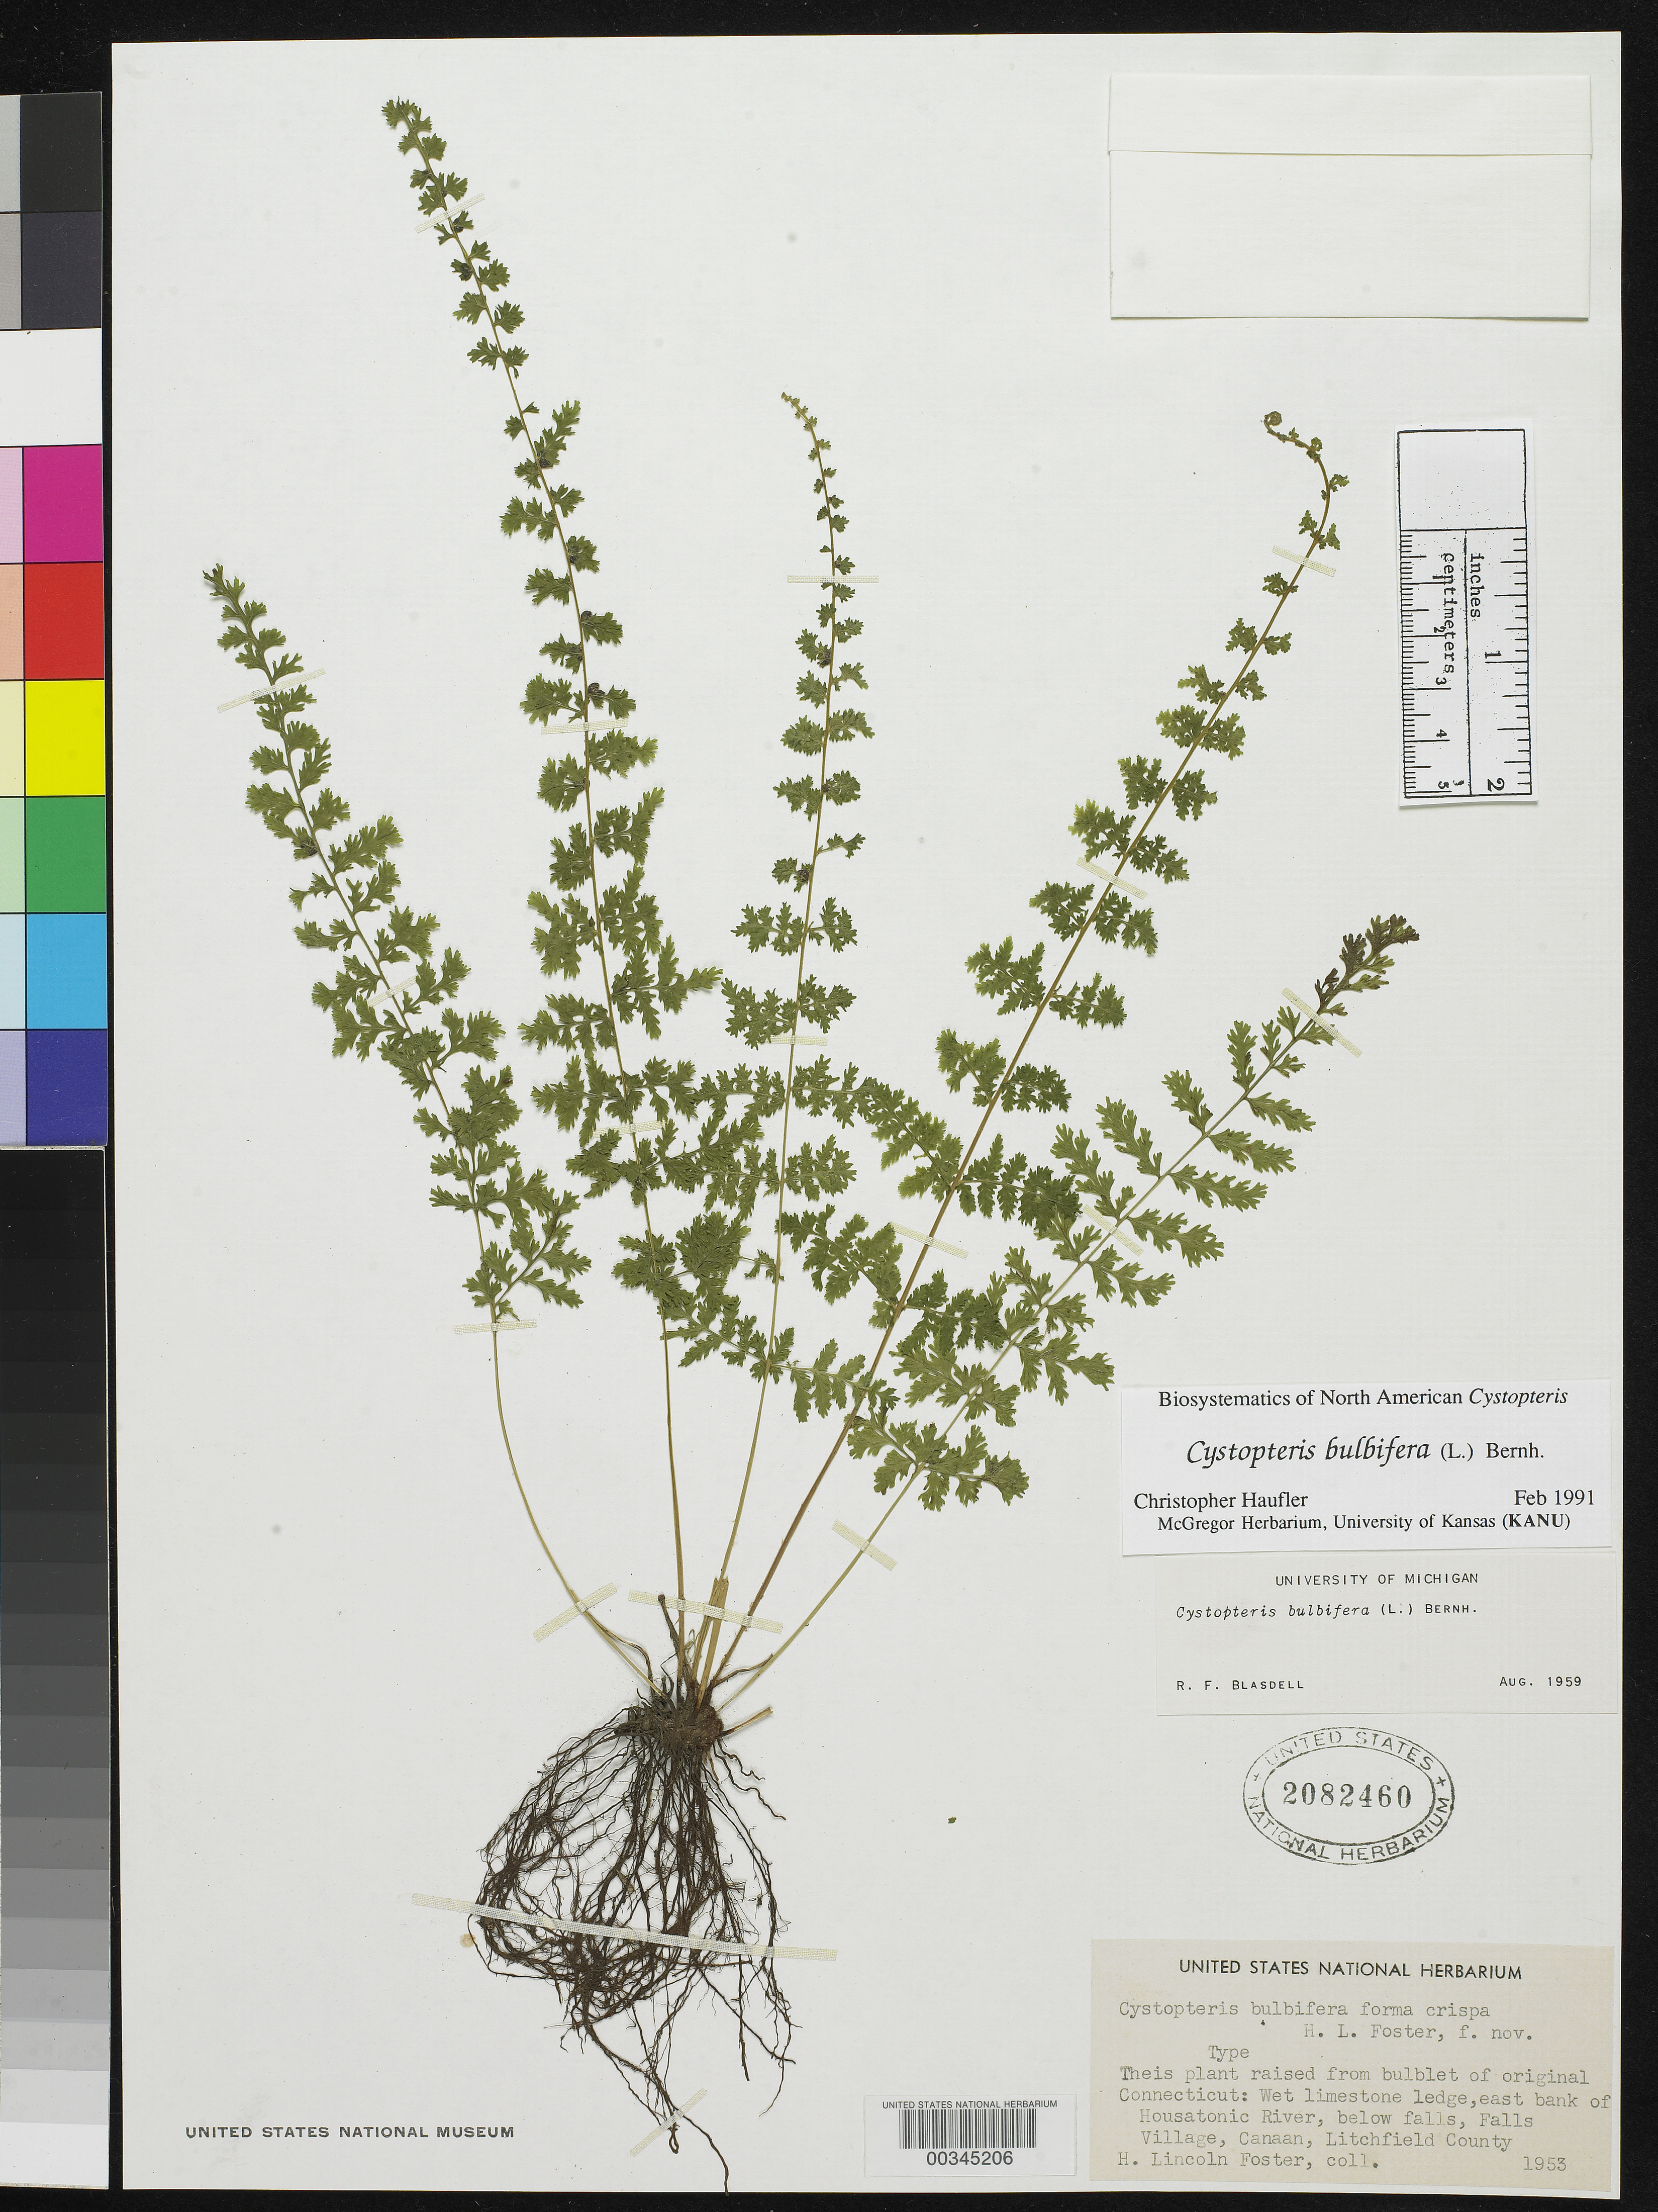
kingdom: Plantae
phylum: Tracheophyta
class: Polypodiopsida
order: Polypodiales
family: Cystopteridaceae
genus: Cystopteris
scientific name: Cystopteris bulbifera f. crispa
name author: Foster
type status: Holotype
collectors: H. Foster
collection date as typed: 1953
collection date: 1953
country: United States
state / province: Connecticut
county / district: Litchfield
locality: E bank of Housatonic River, below falls, Falls village, Canaan.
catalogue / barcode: US 2082460